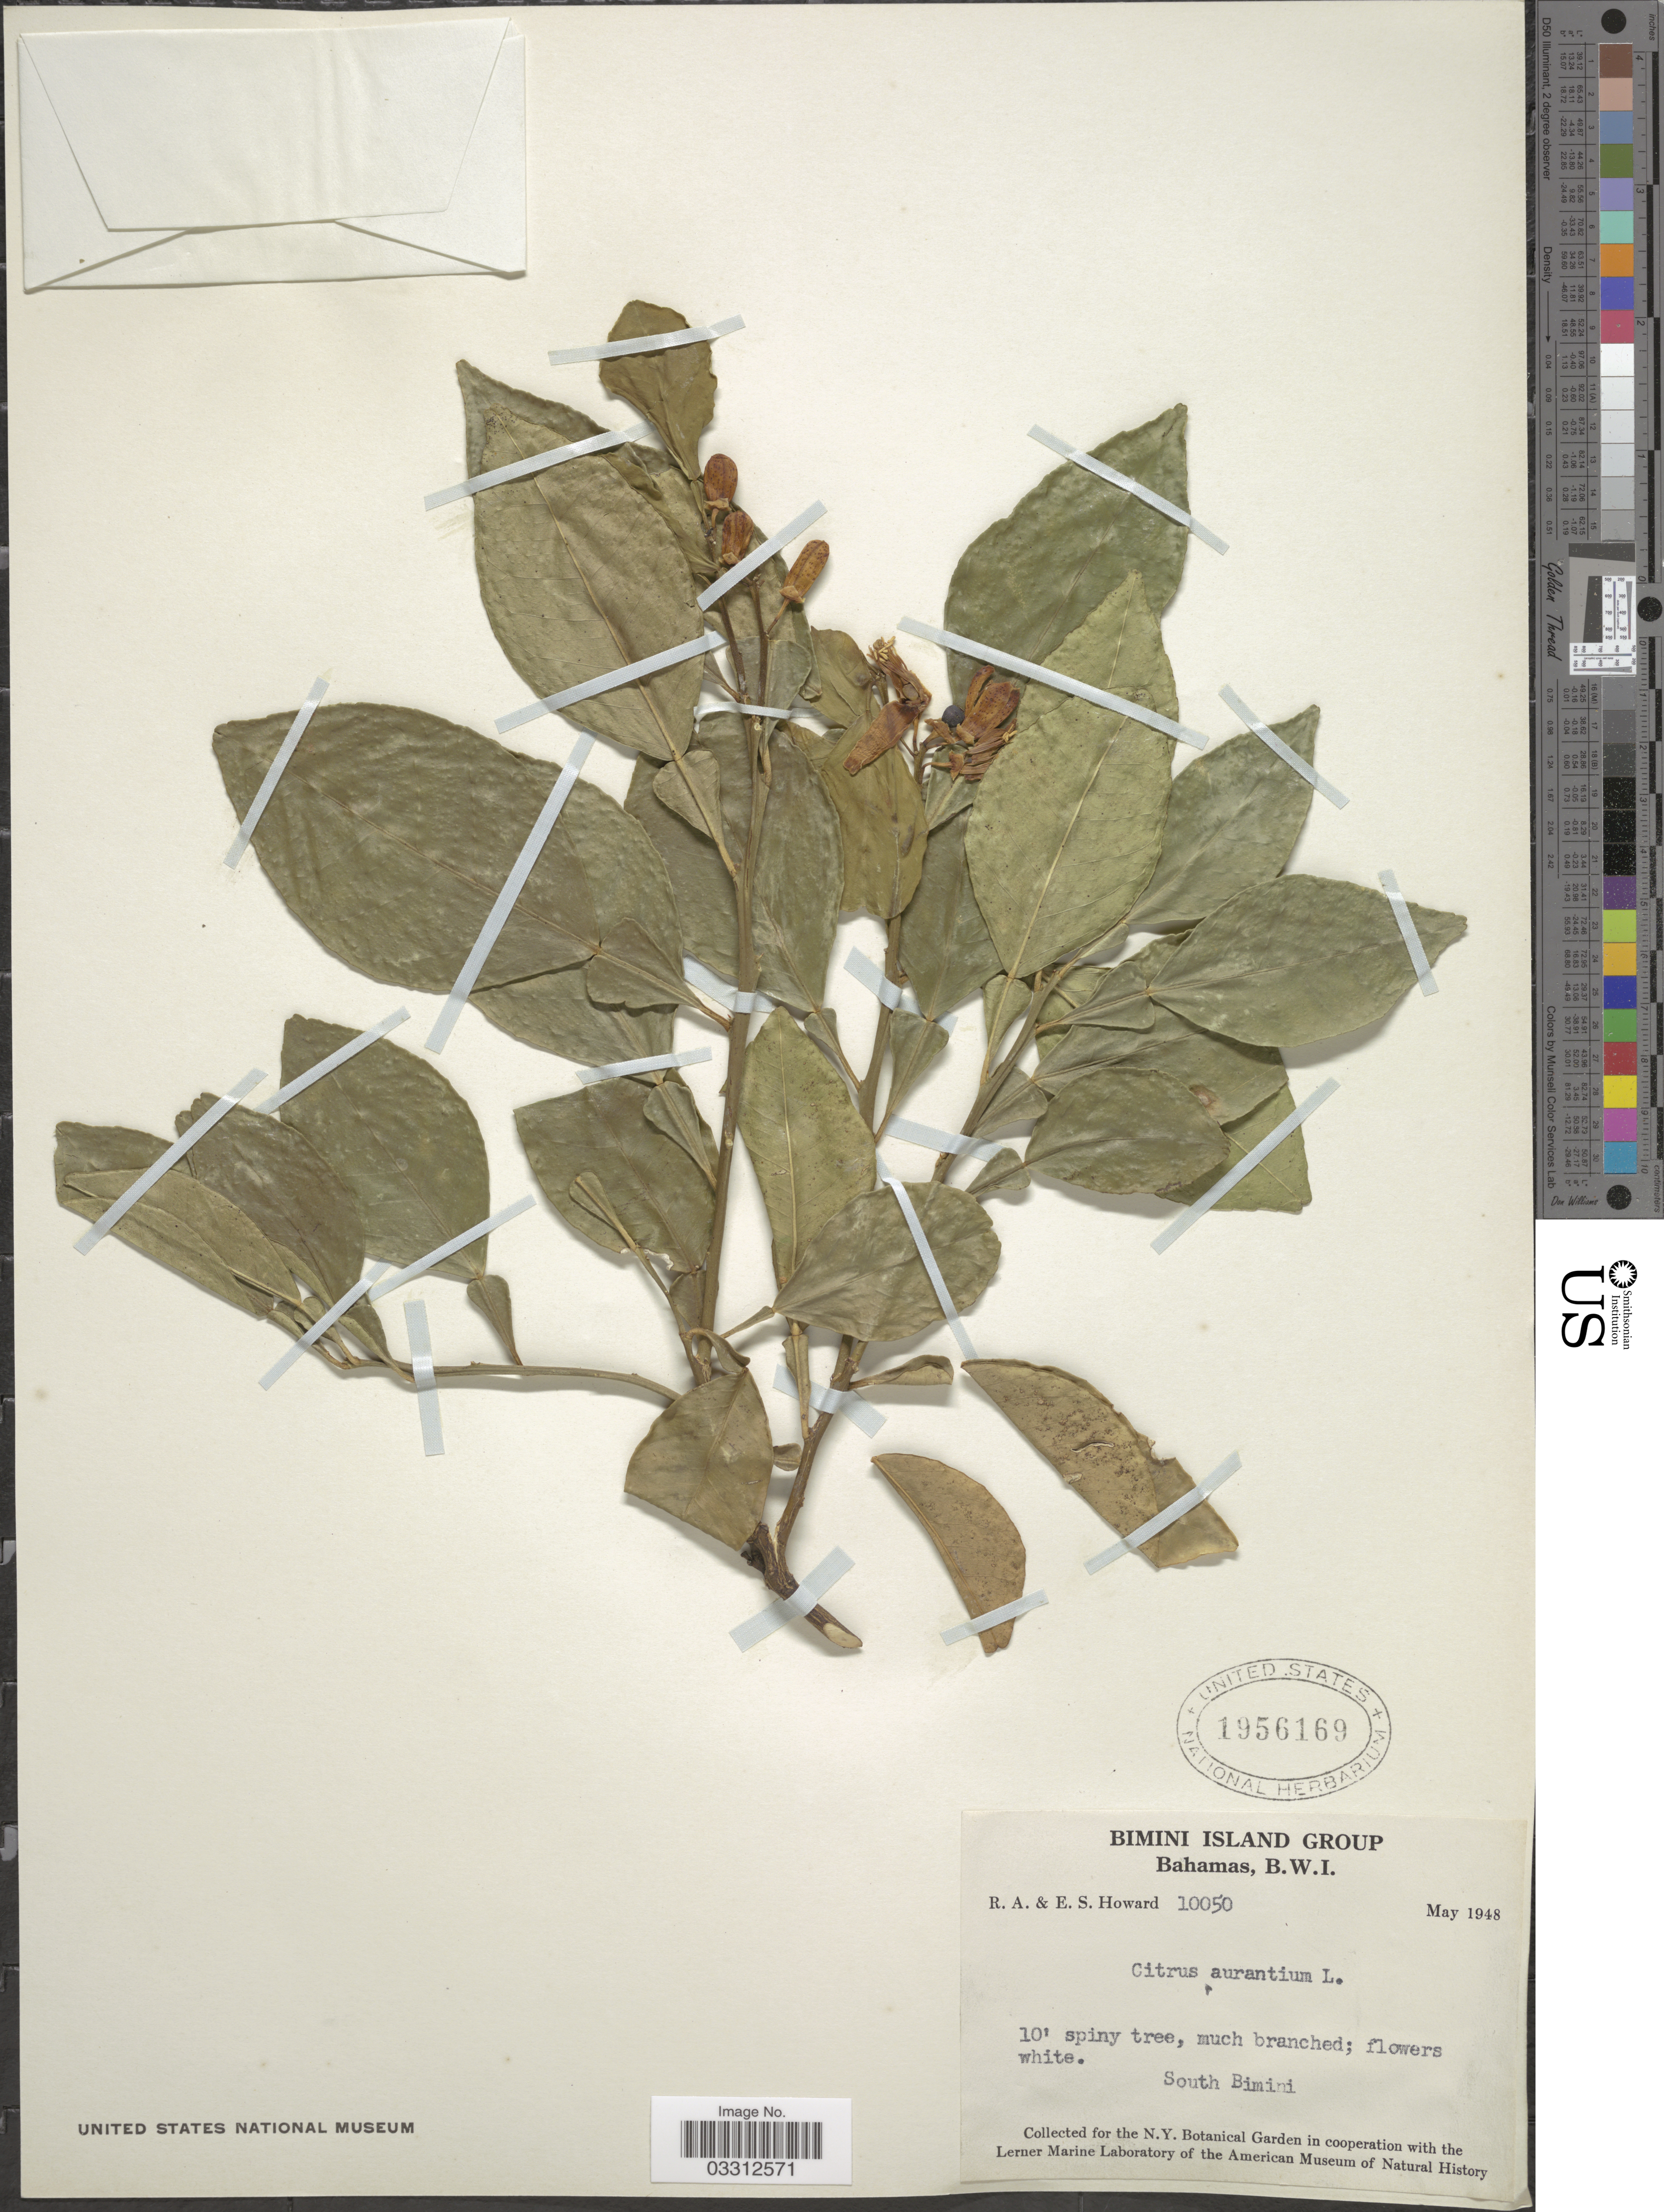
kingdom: Plantae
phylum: Tracheophyta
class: Magnoliopsida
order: Sapindales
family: Rutaceae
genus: Citrus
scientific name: Citrus x aurantium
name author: L.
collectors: R. A. Howard & E. S. Howard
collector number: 10050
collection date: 1948-05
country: Bahamas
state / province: Bimini and Cat Cay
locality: Bimini Island Group, B.W.I., South Bimini.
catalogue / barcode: US 1956169